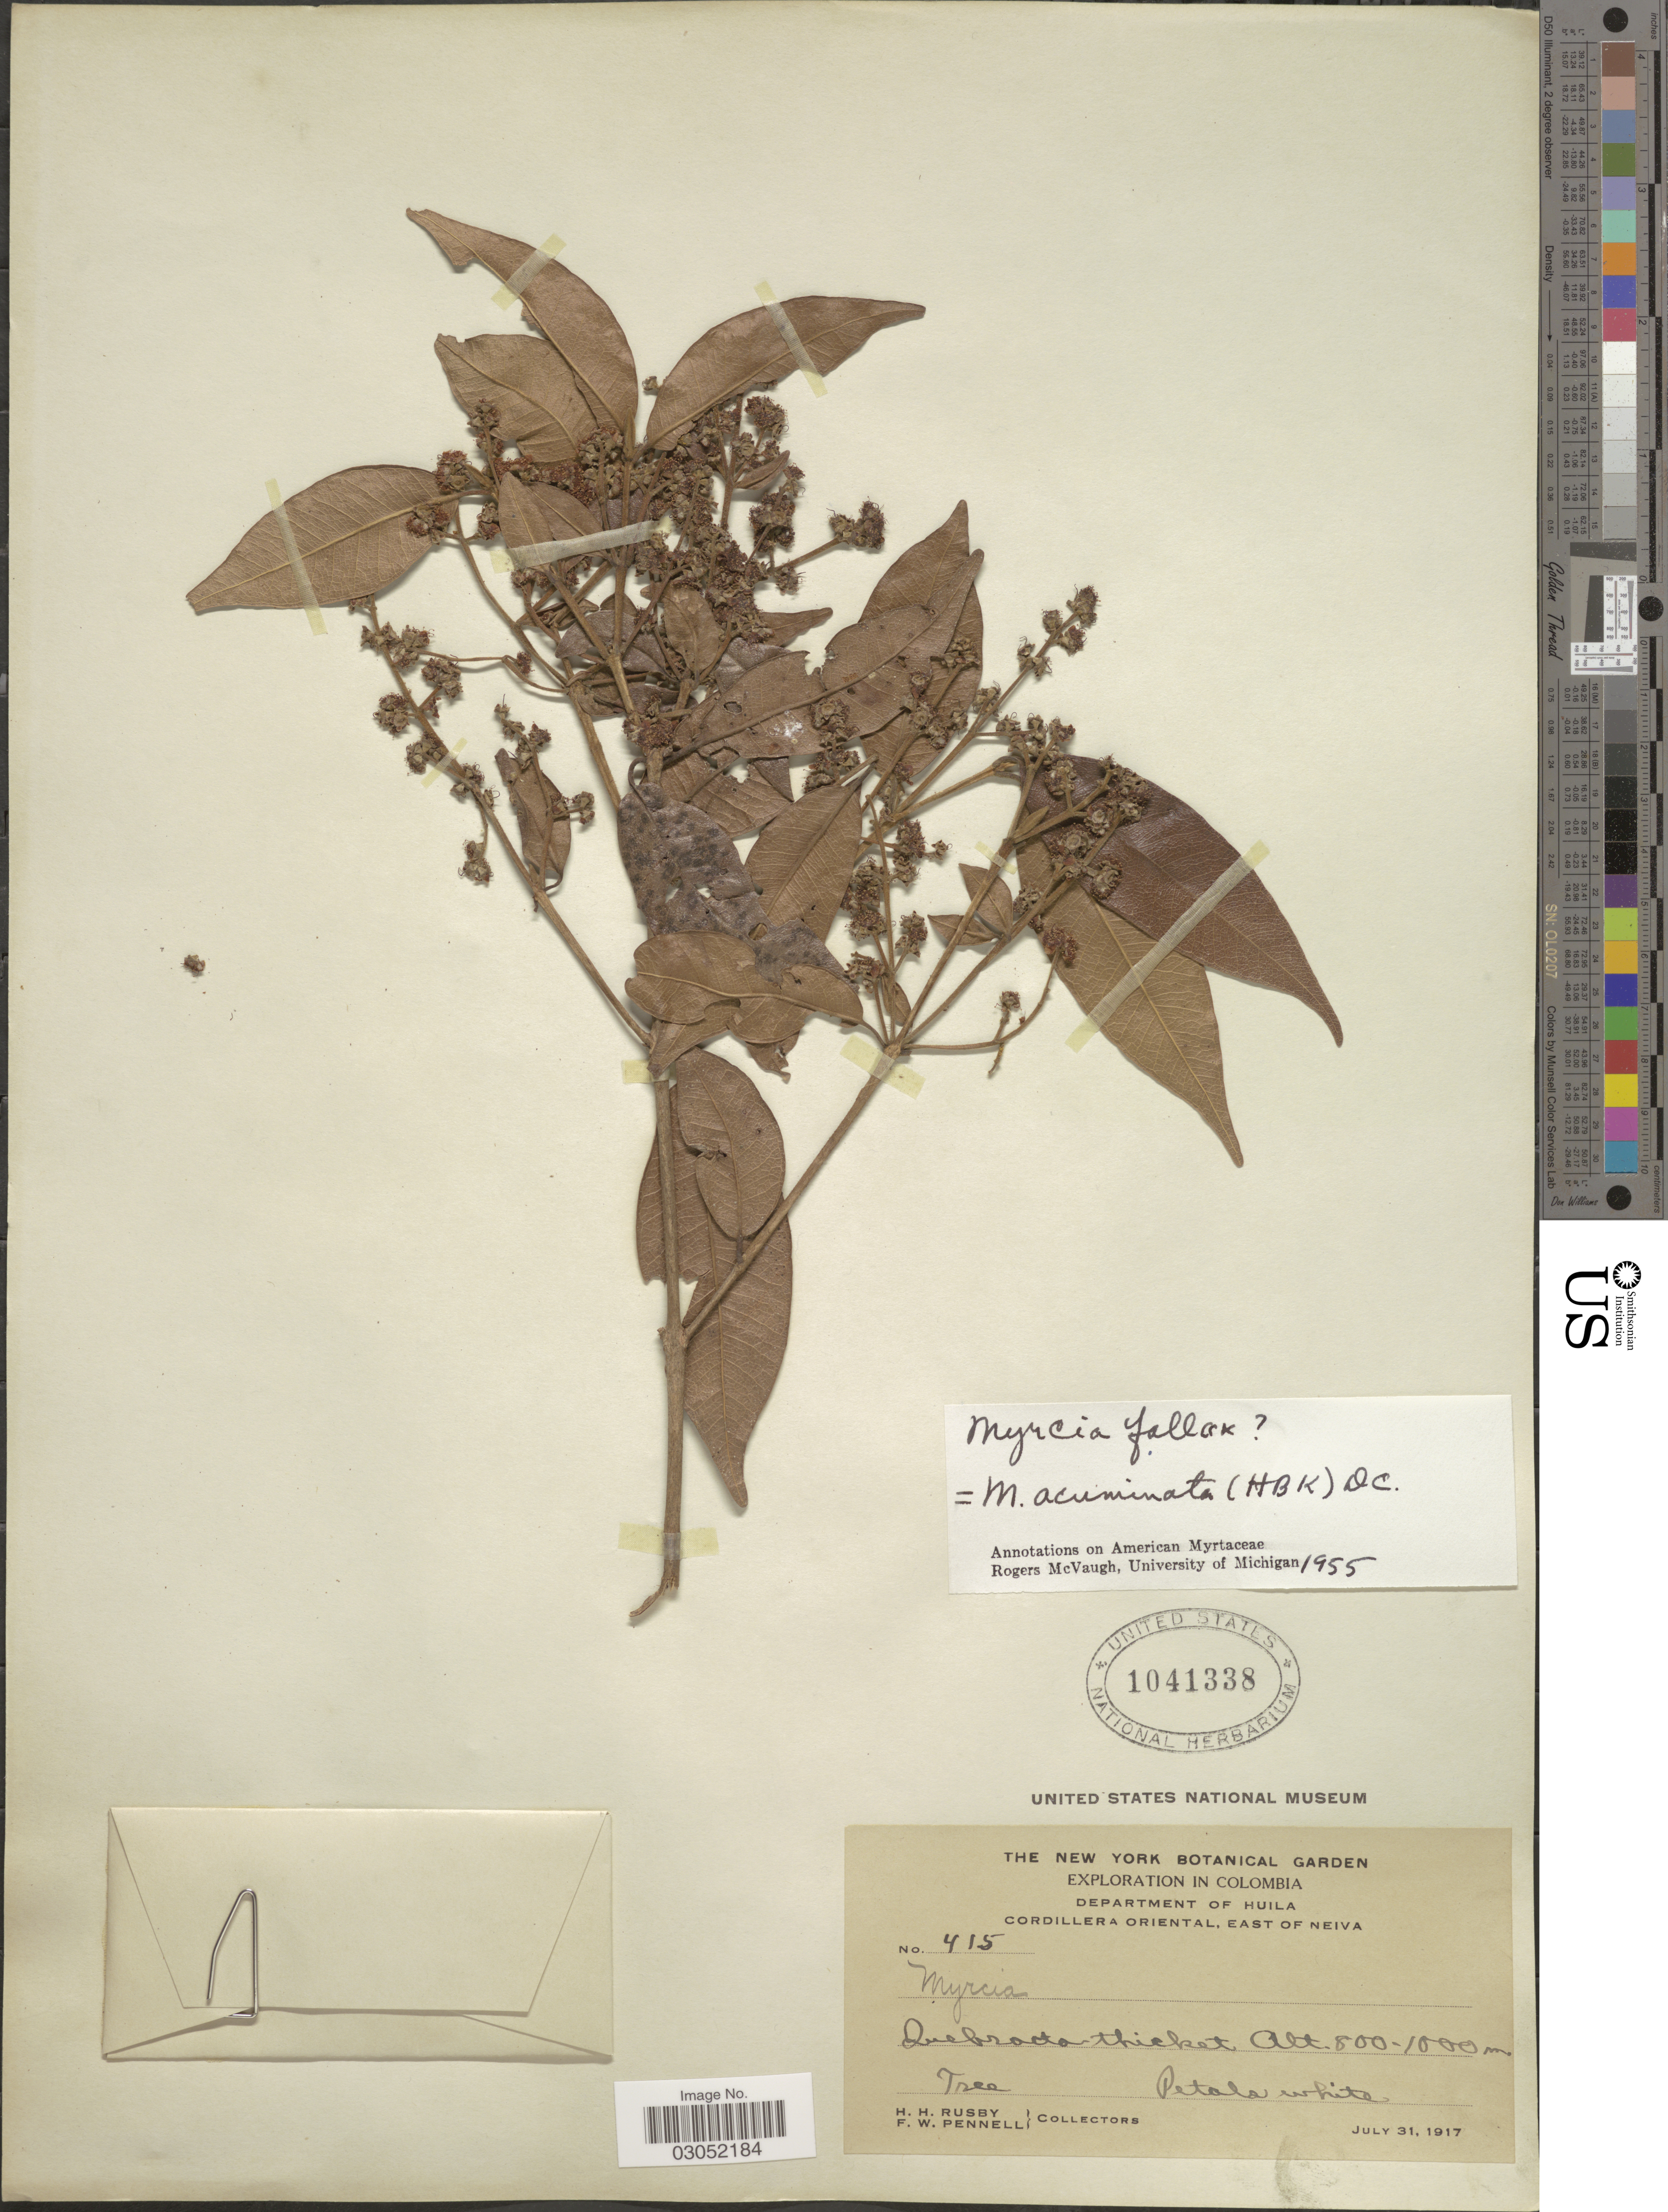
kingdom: Plantae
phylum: Tracheophyta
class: Magnoliopsida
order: Myrtales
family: Myrtaceae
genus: Myrcia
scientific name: Myrcia fallax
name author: (Rich.) DC.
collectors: H. H. Rusby & F. W. Pennell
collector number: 415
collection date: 1917-07-31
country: Colombia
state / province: Huila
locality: Department of Huila. Cordillera Oriental, East of Neiva.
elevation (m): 800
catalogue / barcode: US 1041338